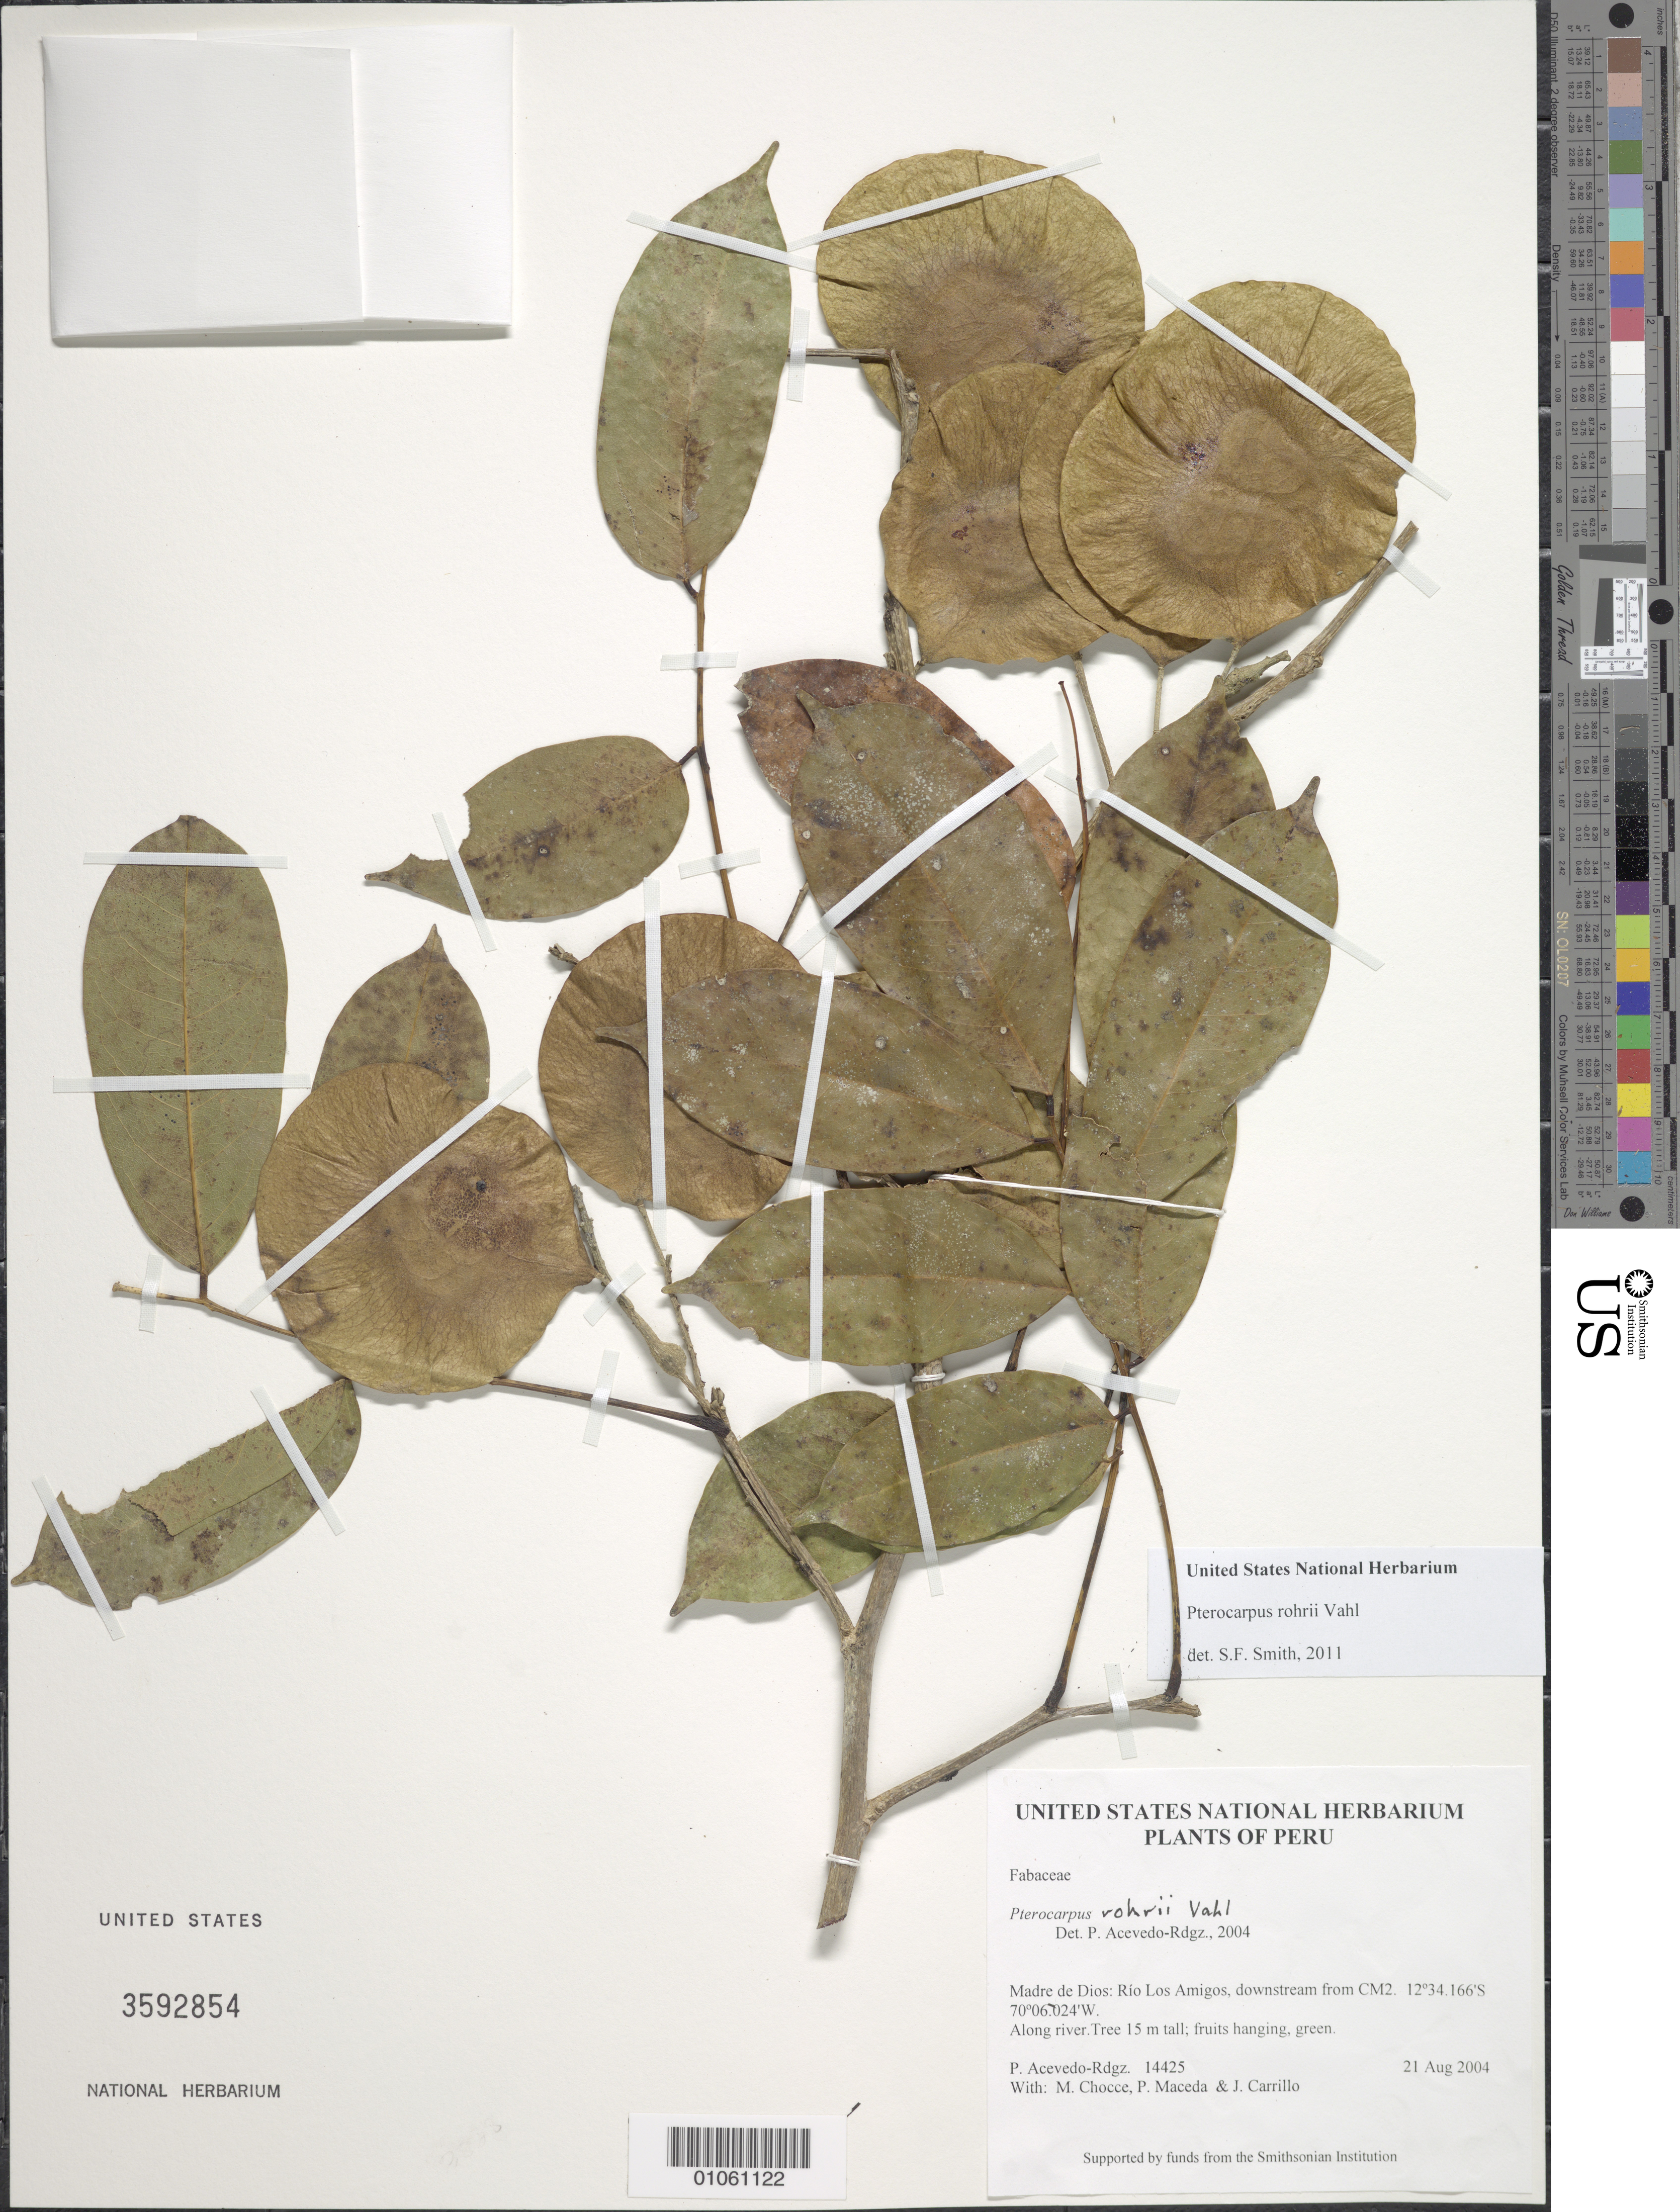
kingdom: Plantae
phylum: Tracheophyta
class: Magnoliopsida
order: Fabales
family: Fabaceae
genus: Pterocarpus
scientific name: Pterocarpus rohrii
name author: Vahl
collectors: P. Acevedo-Rodr., M. Chocce, P. Maceda & J. Carrillo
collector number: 14425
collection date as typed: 21 Aug 2004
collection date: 2004-08-21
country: Peru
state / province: Madre de Dios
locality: Madre de Dios: Río Los Amigos, downstream from CM2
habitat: Along river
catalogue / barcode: US 3592854